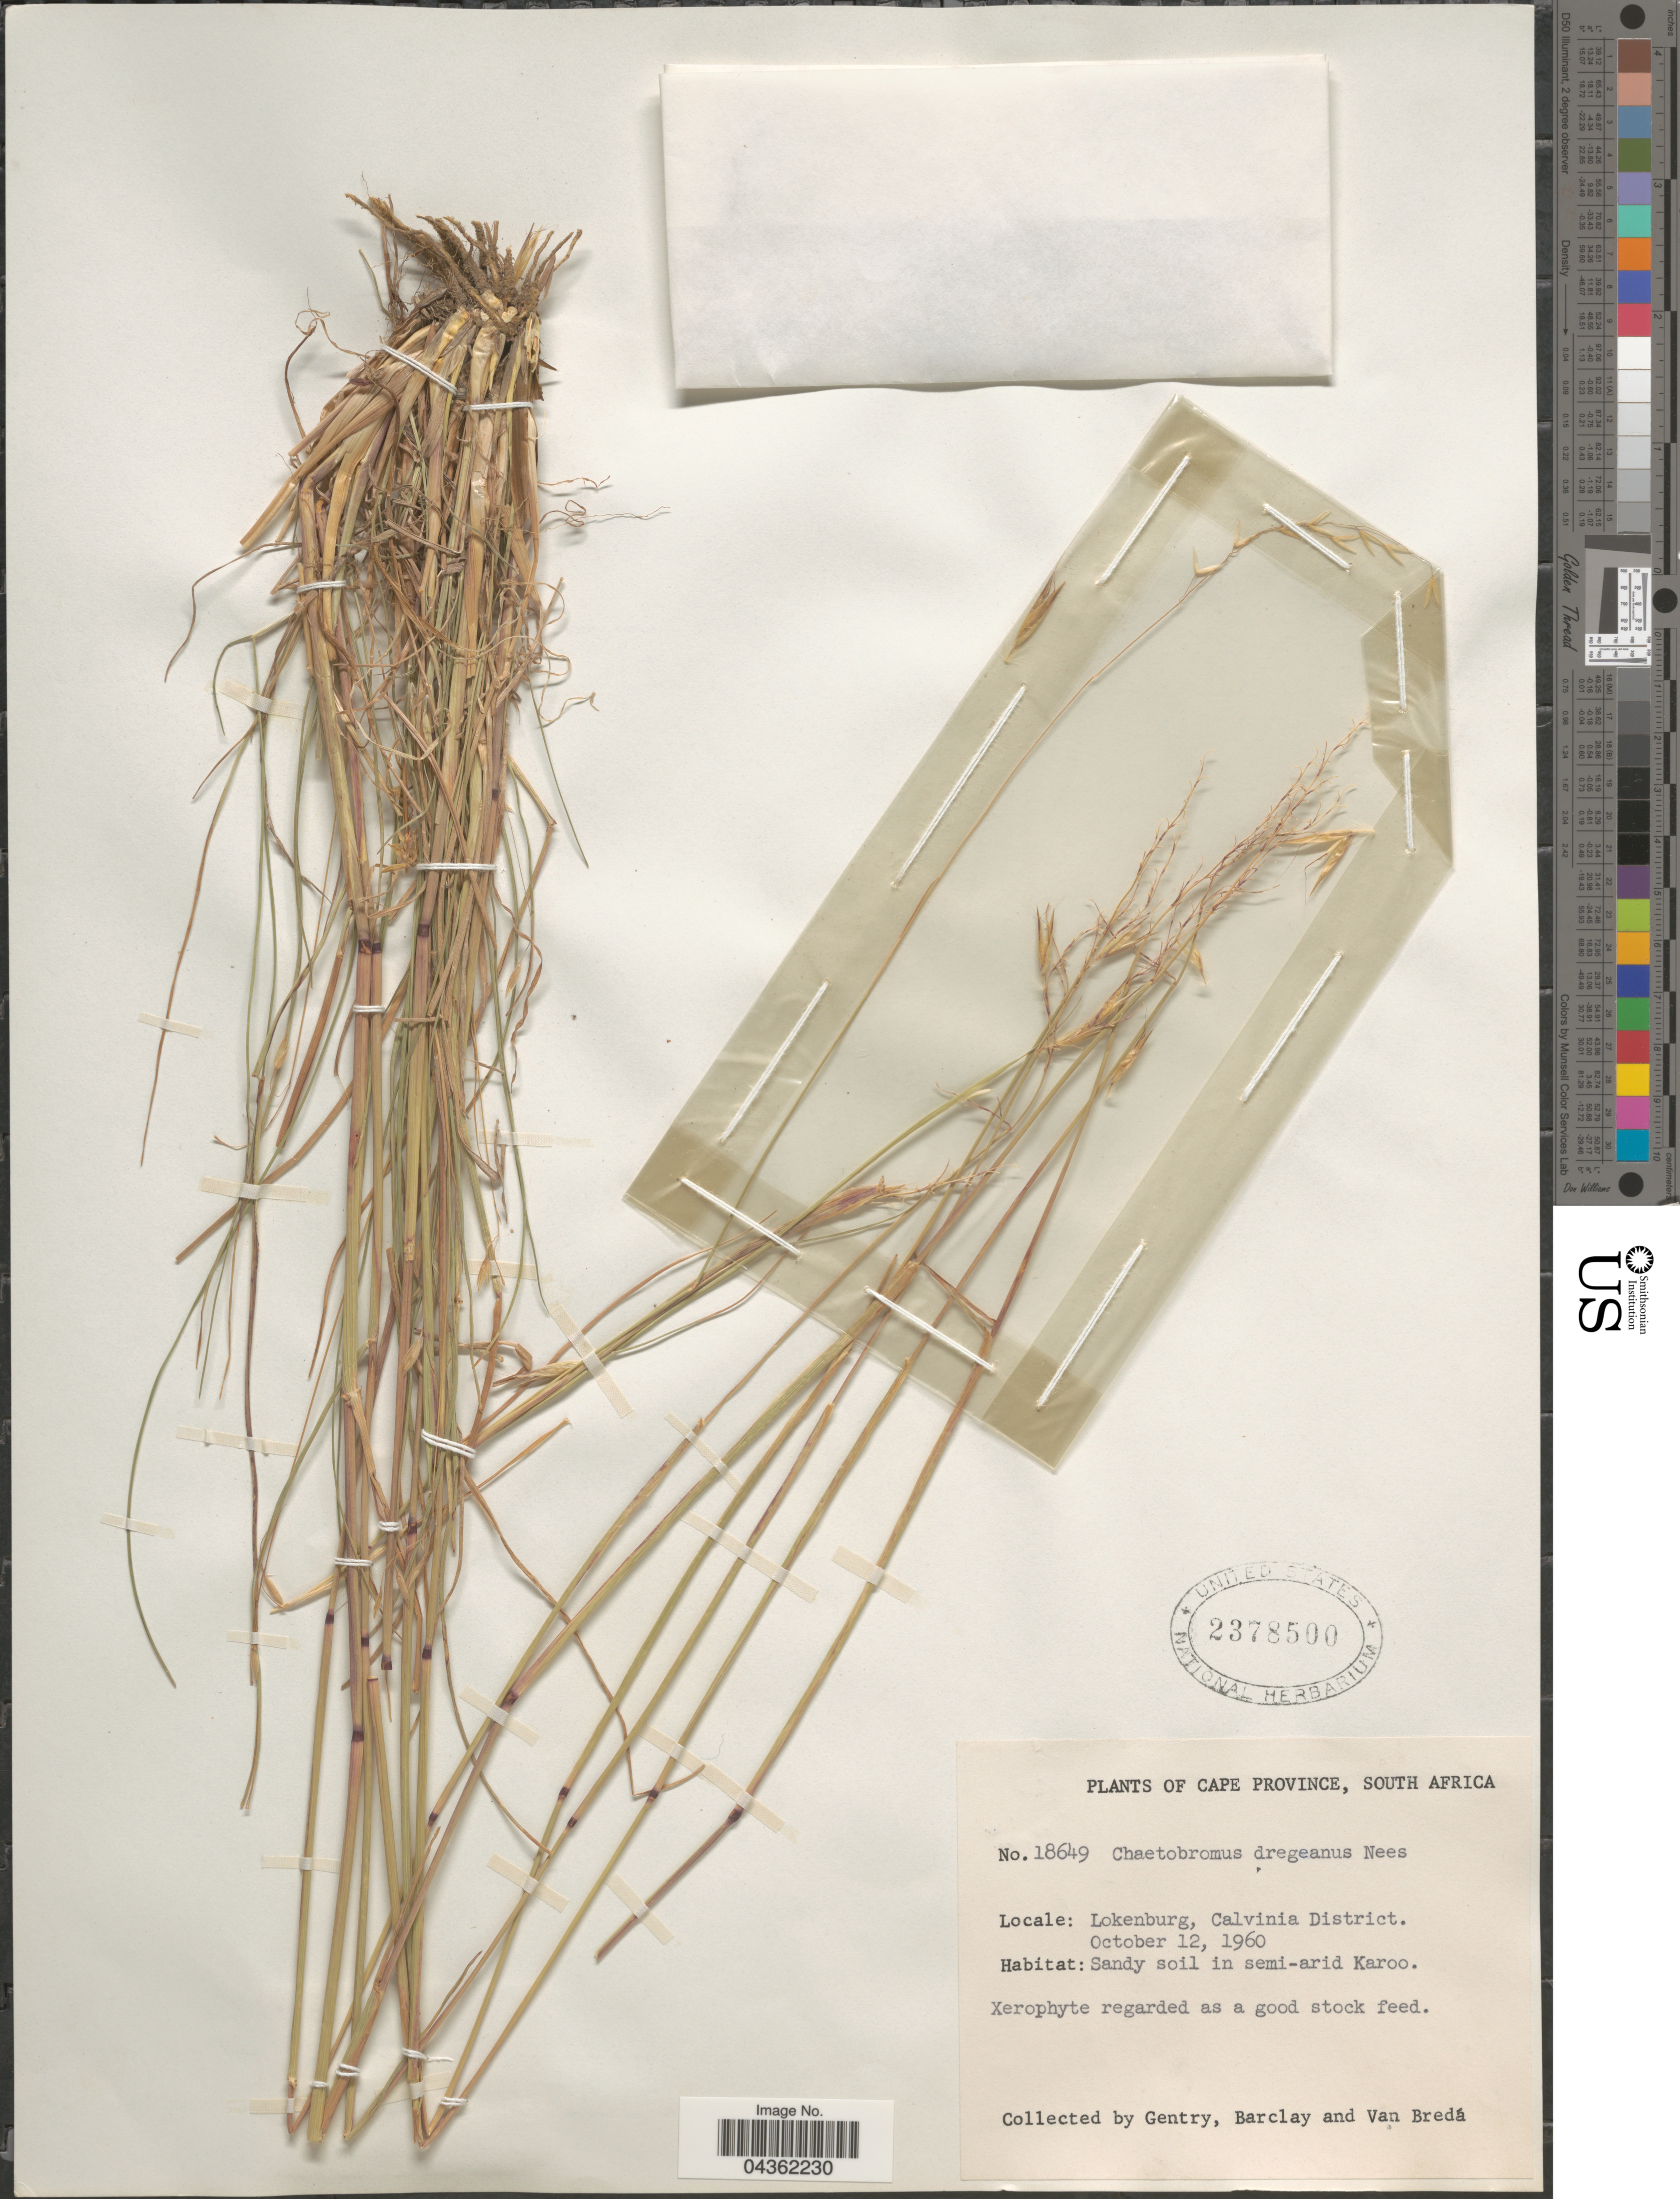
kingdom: Plantae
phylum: Tracheophyta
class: Liliopsida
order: Poales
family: Poaceae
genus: Chaetobromus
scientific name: Chaetobromus involucratus subsp. dregeanus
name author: (Nees) Verboom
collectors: Gentry, --, -- Barclay & Van Bredá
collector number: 18649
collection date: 1960-10-12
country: South Africa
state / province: Northern Cape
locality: Lokenburg, Calvinia District. Sandy soil in semi-arid Karoo.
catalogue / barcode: US 2378500